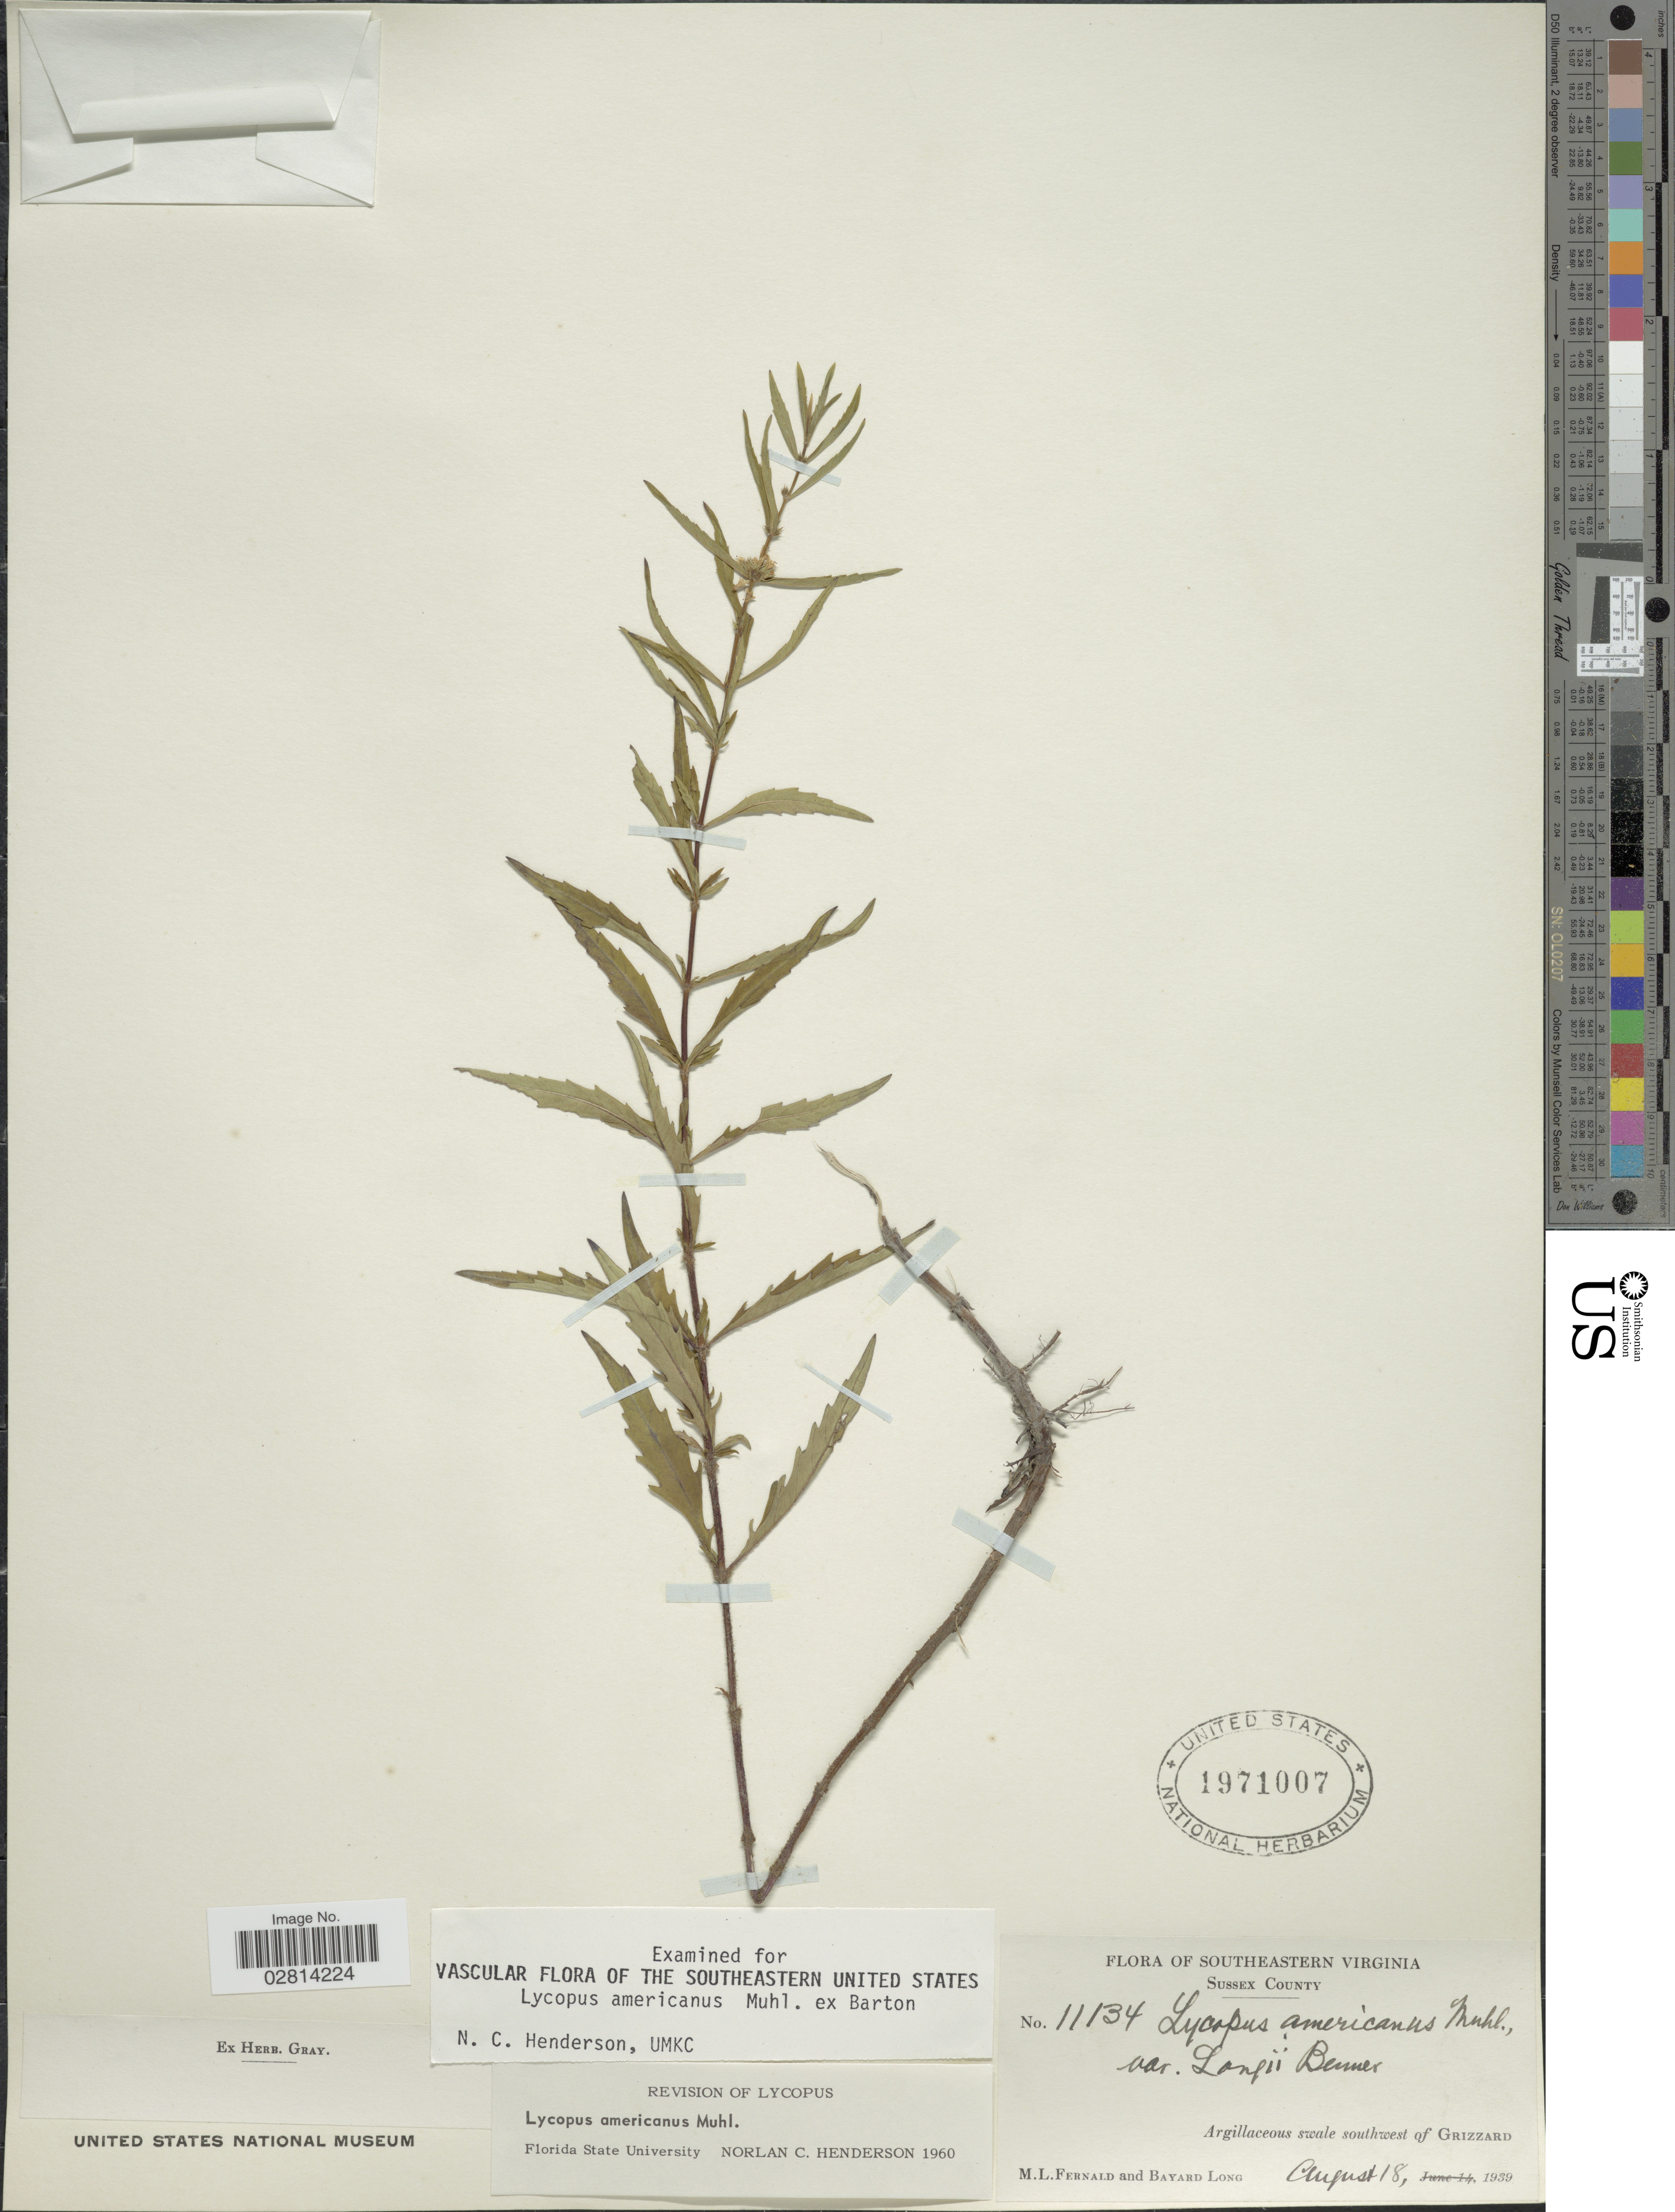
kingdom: Plantae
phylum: Tracheophyta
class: Magnoliopsida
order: Lamiales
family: Lamiaceae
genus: Lycopus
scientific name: Lycopus americanus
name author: Muhl. ex W.P.C. Barton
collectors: M. L. Fernald & B. Long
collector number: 11134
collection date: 1939-08-18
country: United States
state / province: Virginia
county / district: Sussex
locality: Southeastern Virginia, Sussex County, Argillaceous swale southwest of Grizzard.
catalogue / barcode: US 1971007